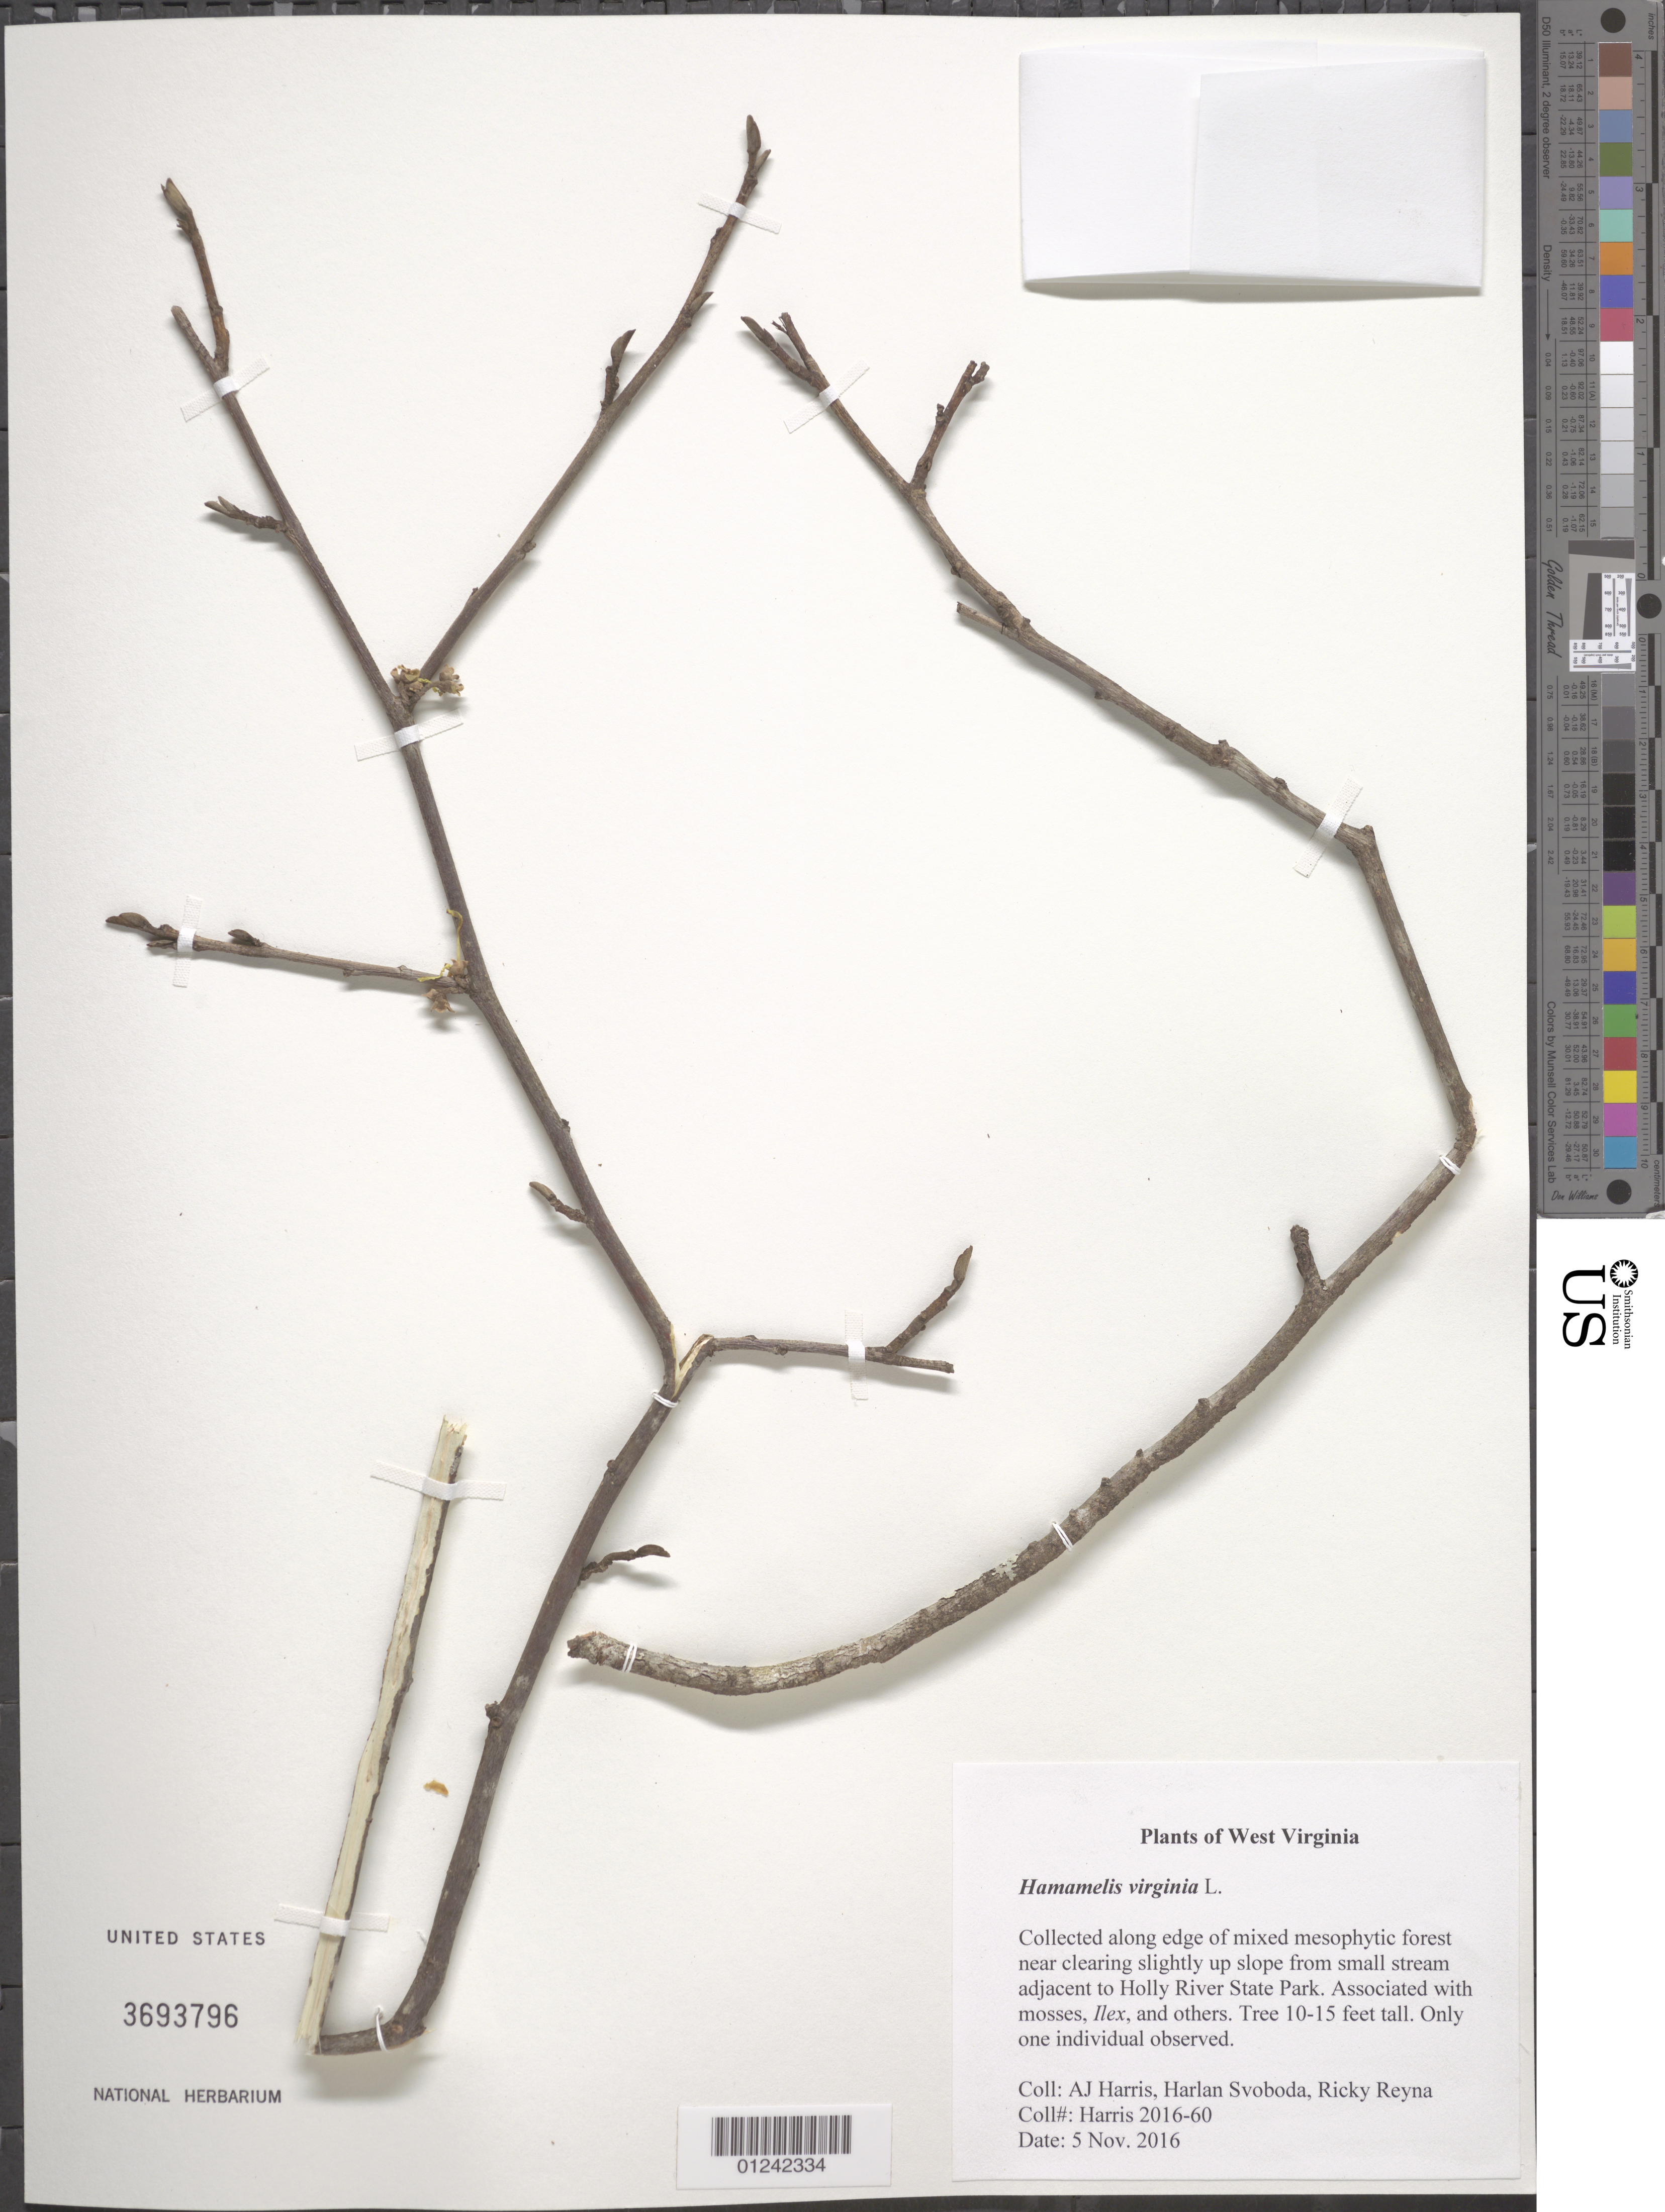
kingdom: Plantae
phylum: Tracheophyta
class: Magnoliopsida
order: Saxifragales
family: Hamamelidaceae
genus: Hamamelis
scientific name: Hamamelis virginiana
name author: L.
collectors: A. J. Harris et al.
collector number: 2016-60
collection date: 2016-11-05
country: United States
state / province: West Virginia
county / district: Webster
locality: Collected along edge of mixed mesophytic forest near clearing slightly up slope from small stream adjacent to Holly River State Park.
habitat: Associated with mosses, Ilex and others.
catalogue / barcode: US 3693796